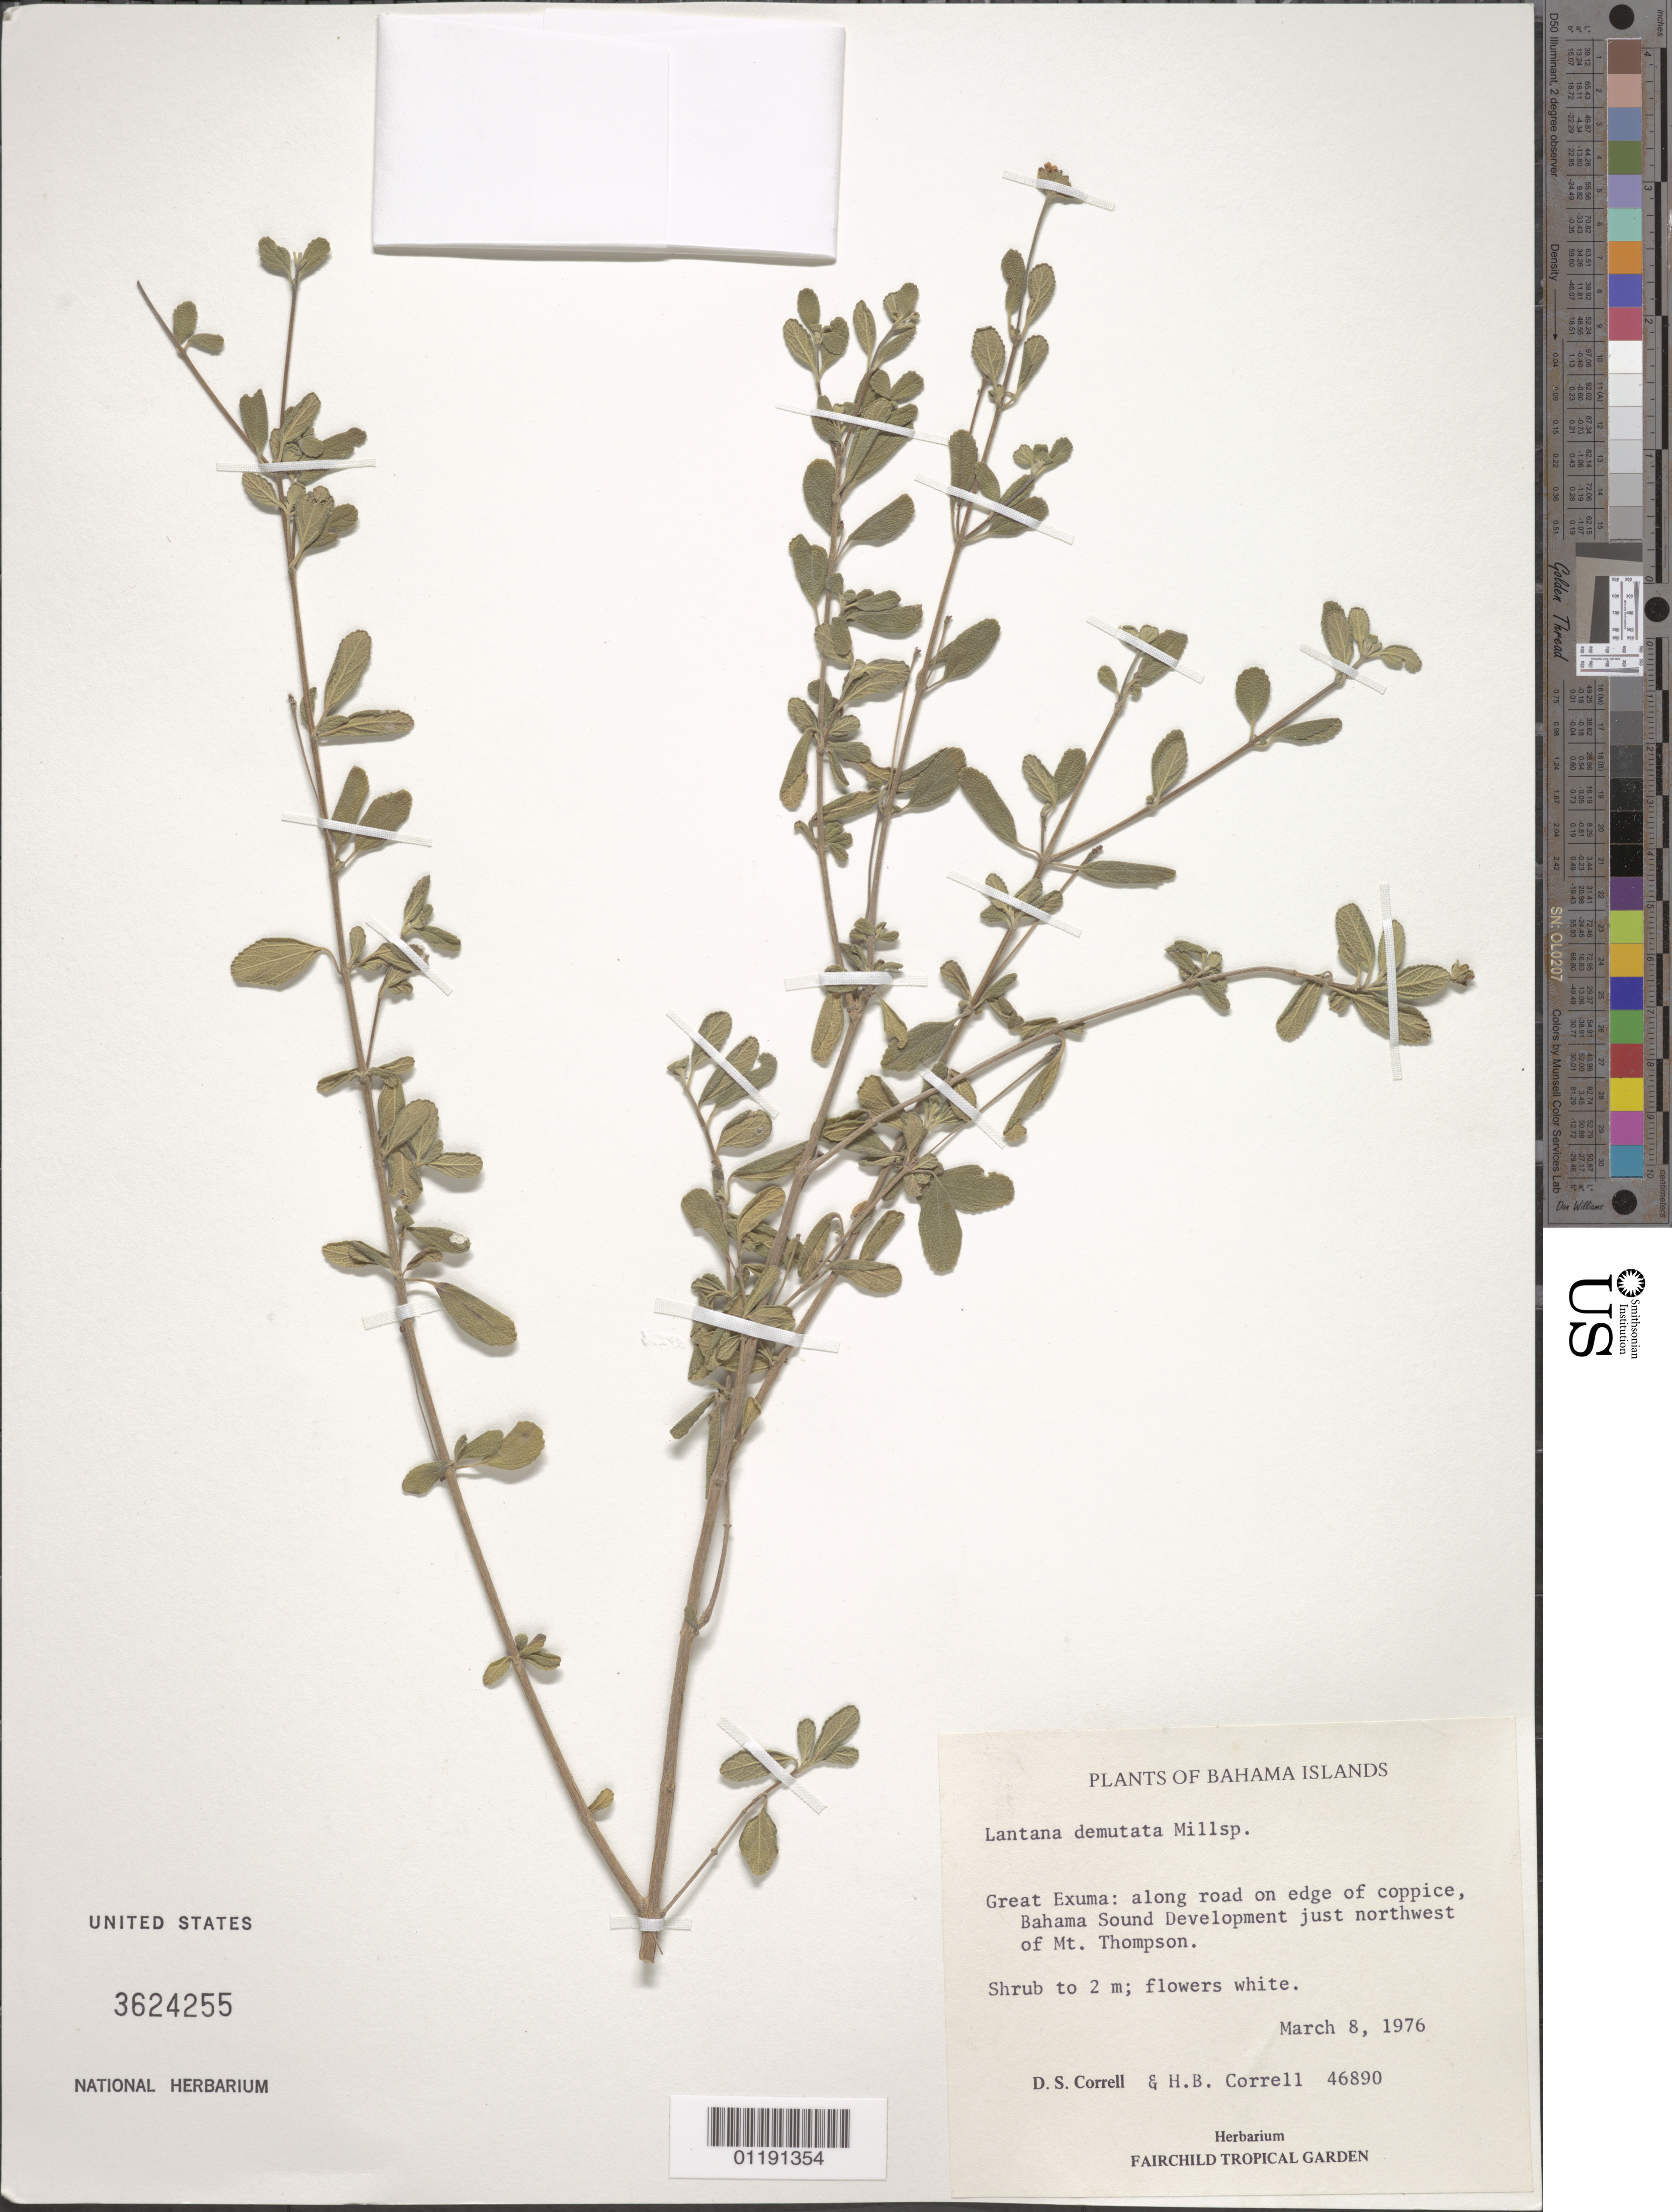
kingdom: Plantae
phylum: Tracheophyta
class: Magnoliopsida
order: Lamiales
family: Verbenaceae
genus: Lantana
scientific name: Lantana demutata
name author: Millsp.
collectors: D. S. Correll & H. Correll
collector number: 46890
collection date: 1976-03-08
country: Bahamas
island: Great Exuma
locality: Along road on edge of coppice, Bahama Sound Developement just NW of Mt. Thompson.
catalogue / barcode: US 3624255